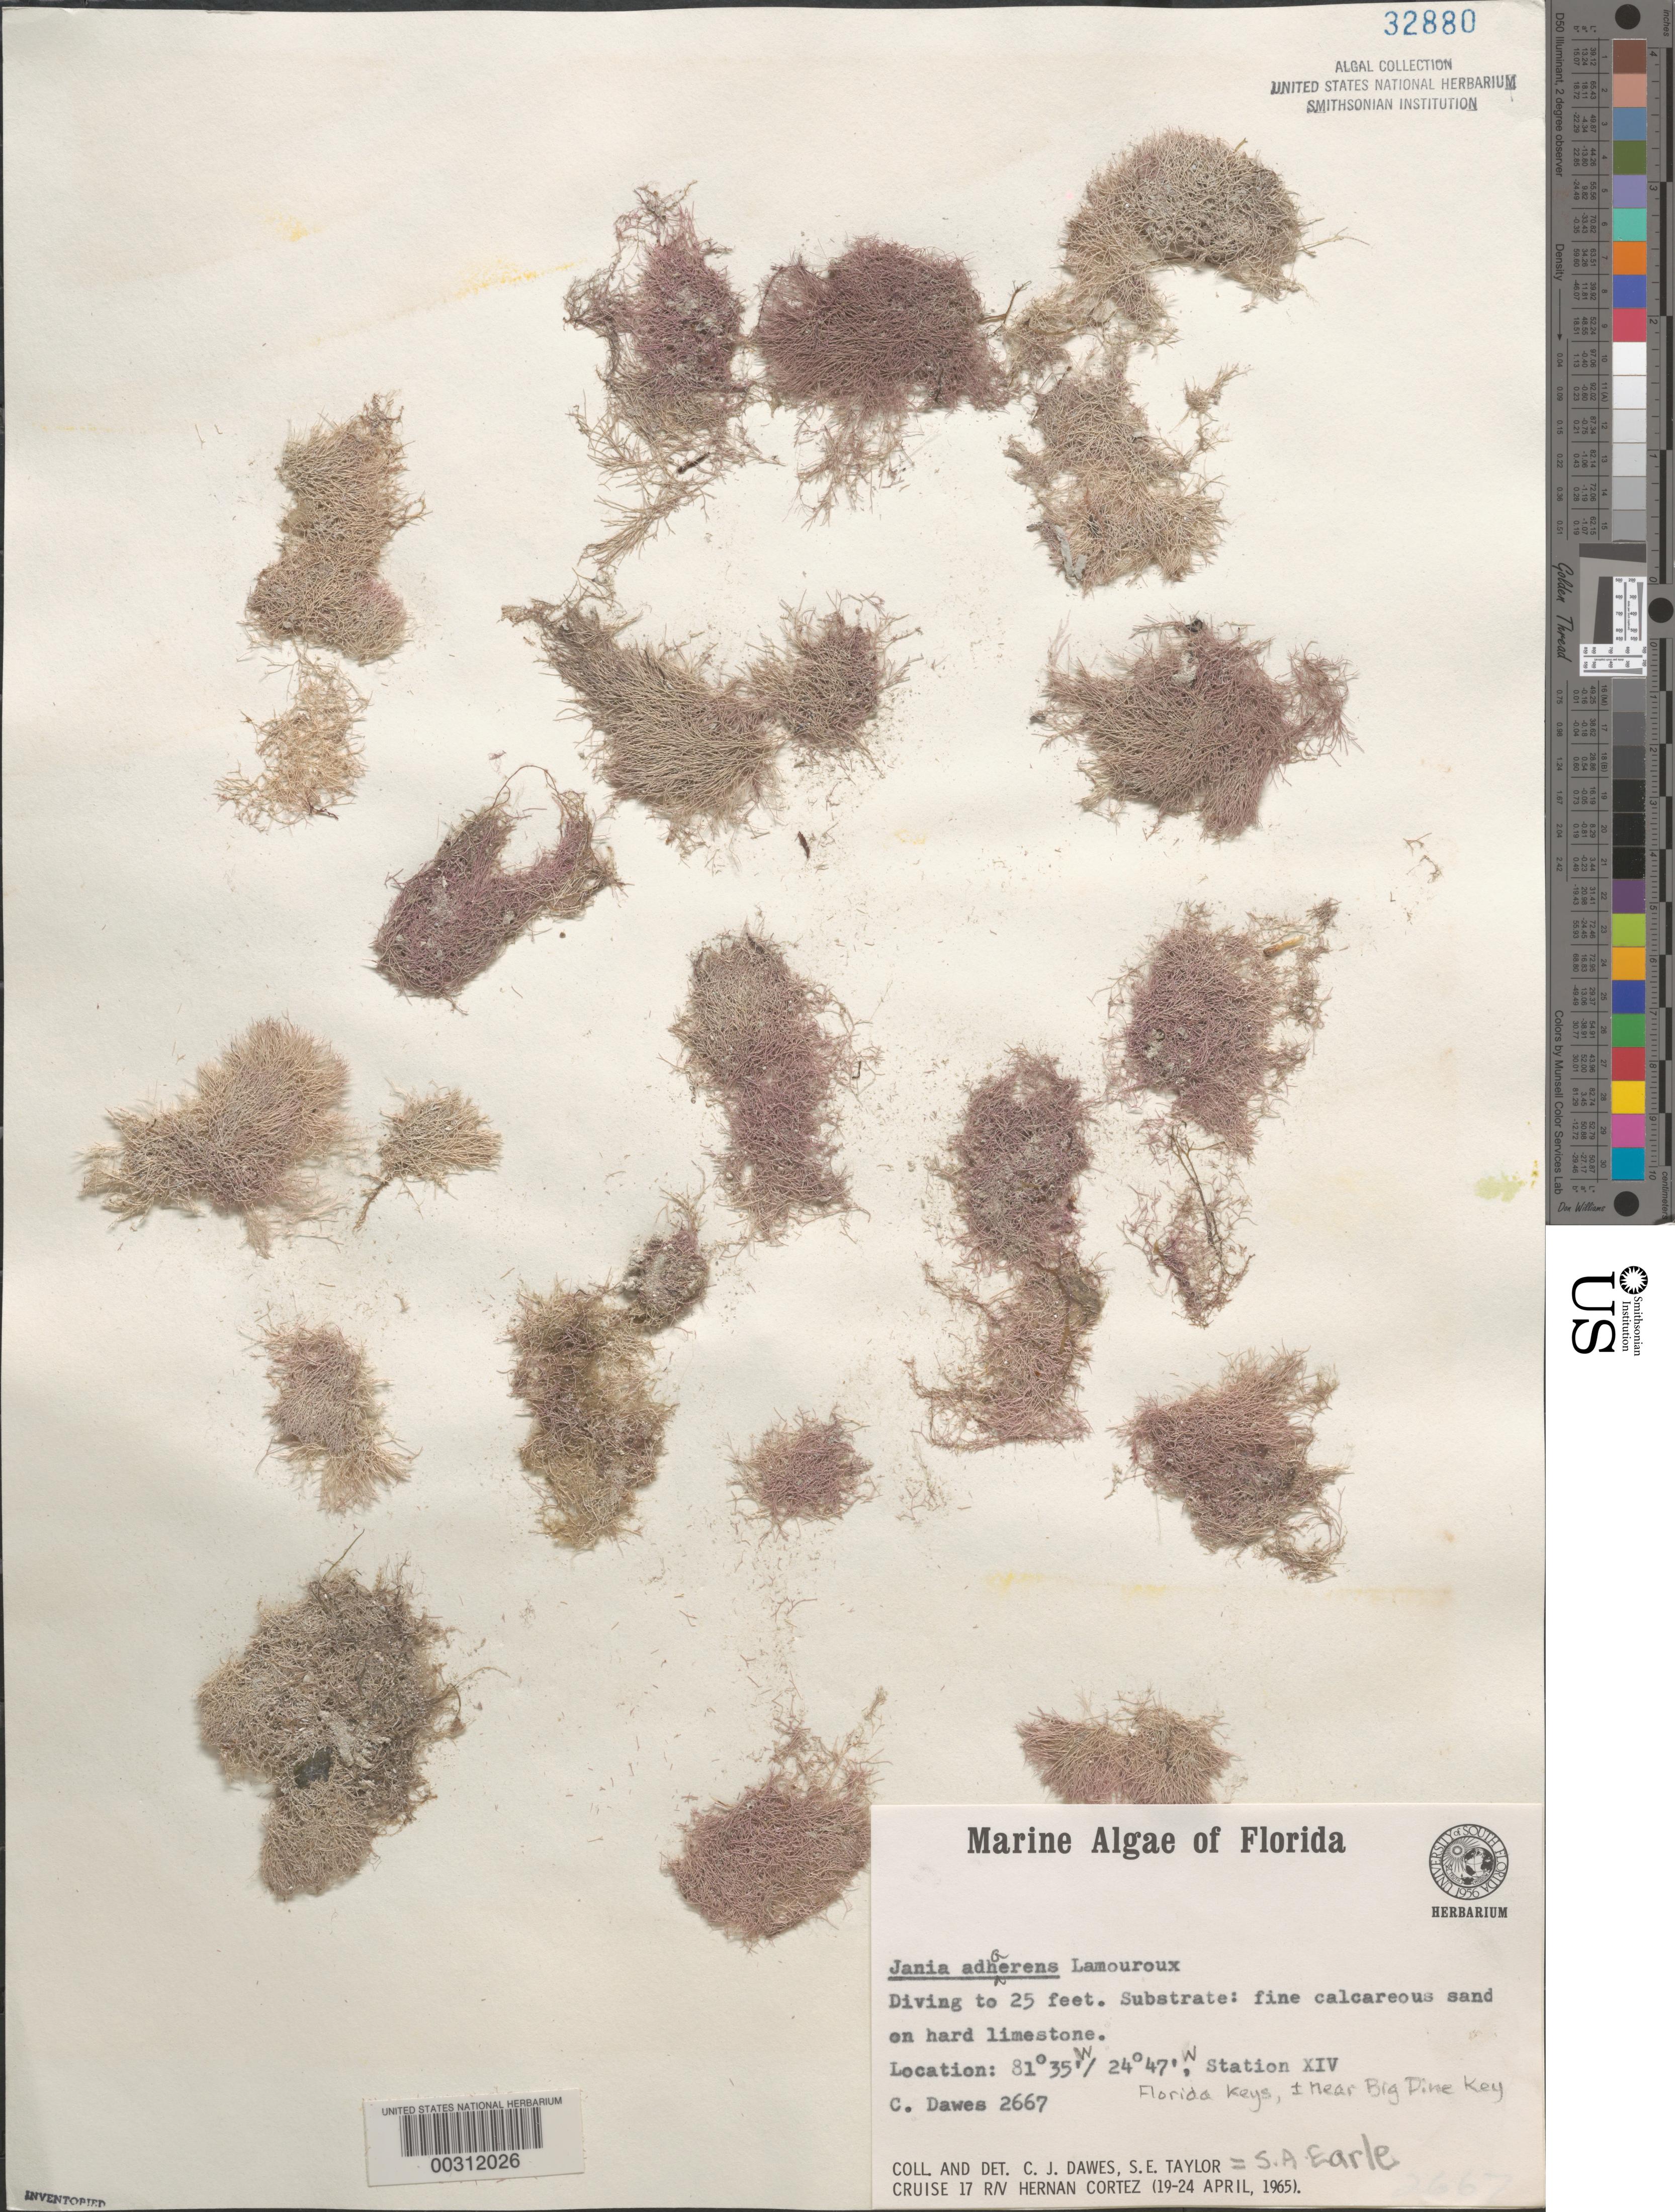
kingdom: Plantae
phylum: Rhodophyta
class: Florideophyceae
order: Corallinales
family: Corallinaceae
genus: Jania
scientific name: Jania pedunculatum var. adhaerens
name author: (J.V.Lamouroux) A.S.Harvey et al.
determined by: Algae name updating Project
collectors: C. Dawes & S. A. Earle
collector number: Cjd 2667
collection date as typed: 19 Apr 1965 to 24 Apr 1965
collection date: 1965-04-19/1965-04-24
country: United States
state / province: Florida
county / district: Monroe County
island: Florida Keys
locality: Near Big Pine Key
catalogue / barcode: US 32880